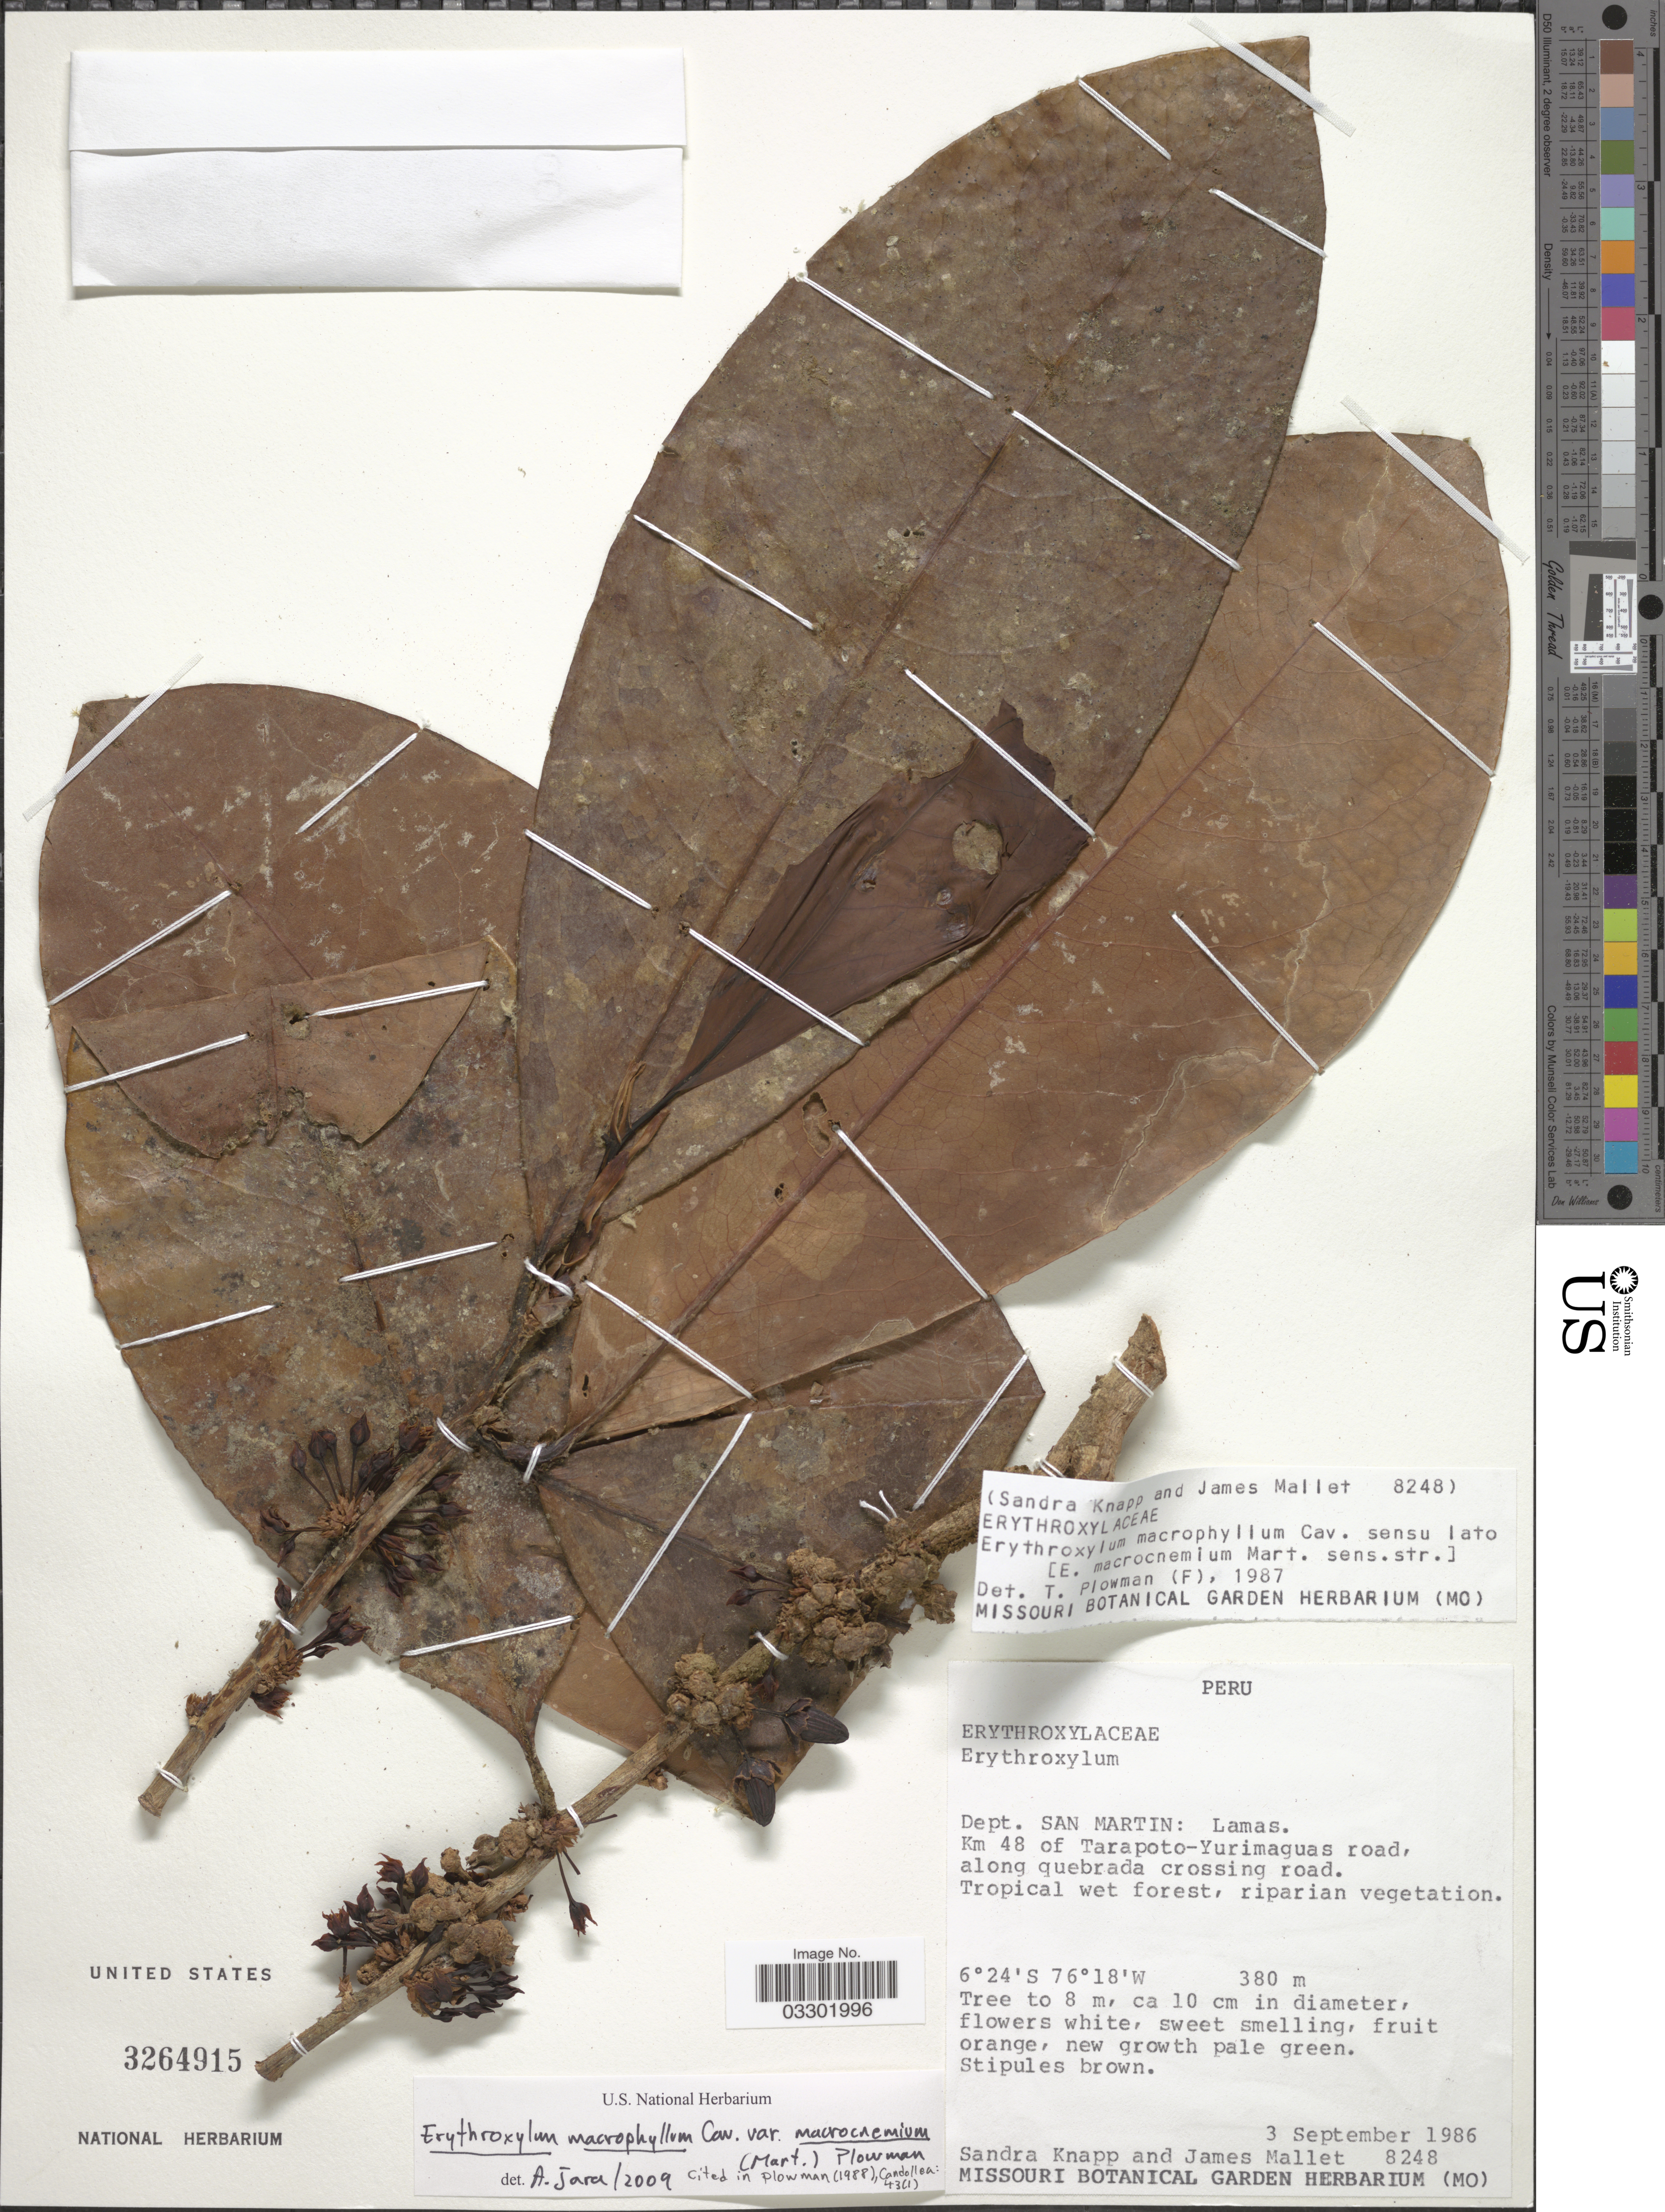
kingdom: Plantae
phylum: Tracheophyta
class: Magnoliopsida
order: Malpighiales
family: Erythroxylaceae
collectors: S. Knapp & J. Mallet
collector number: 8248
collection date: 1986-09-03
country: Peru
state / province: San Martín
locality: Dept. San Martin: Lamas. Km 48 of Tarapoto-Yurimaguas road, along quebrada crossing road.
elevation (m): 380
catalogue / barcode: US 3264915